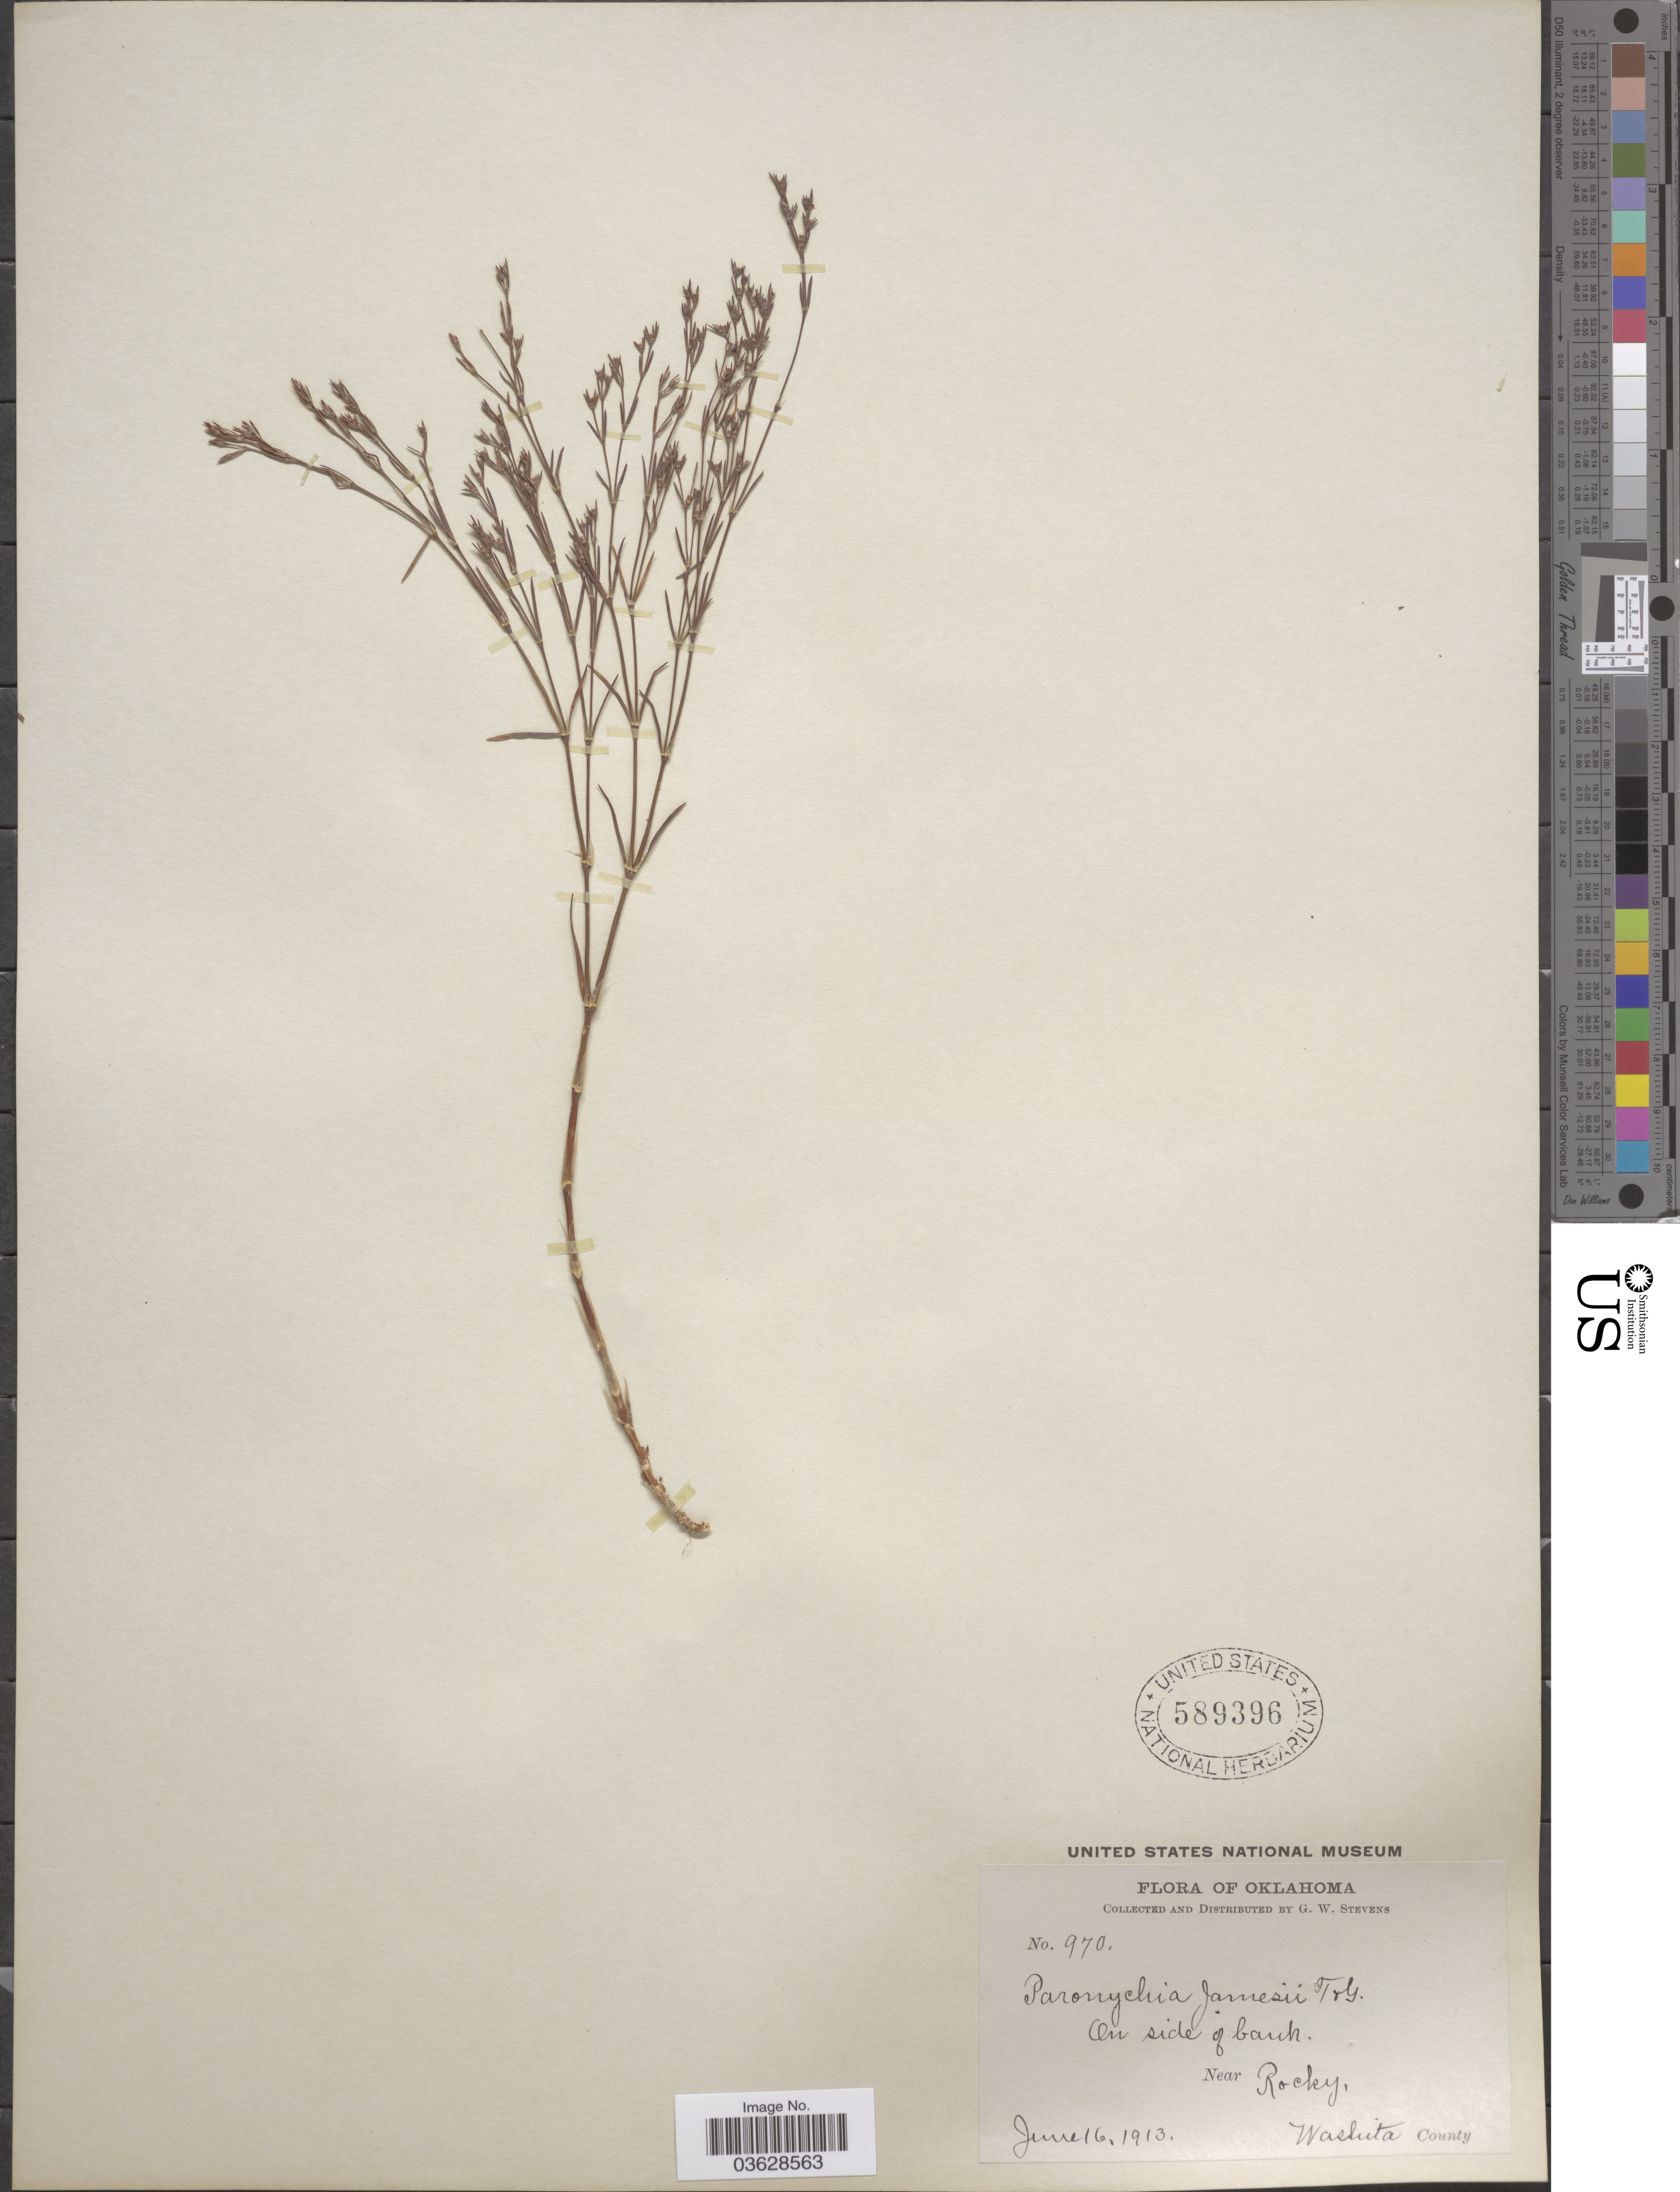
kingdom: Plantae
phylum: Tracheophyta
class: Magnoliopsida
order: Caryophyllales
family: Caryophyllaceae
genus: Paronychia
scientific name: Paronychia jamesii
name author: Torr. & A. Gray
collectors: G. W. Stevens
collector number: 970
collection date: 1913-06-16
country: United States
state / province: Oklahoma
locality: On side of bank. Near Rocky, Washita County.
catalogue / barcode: US 589396